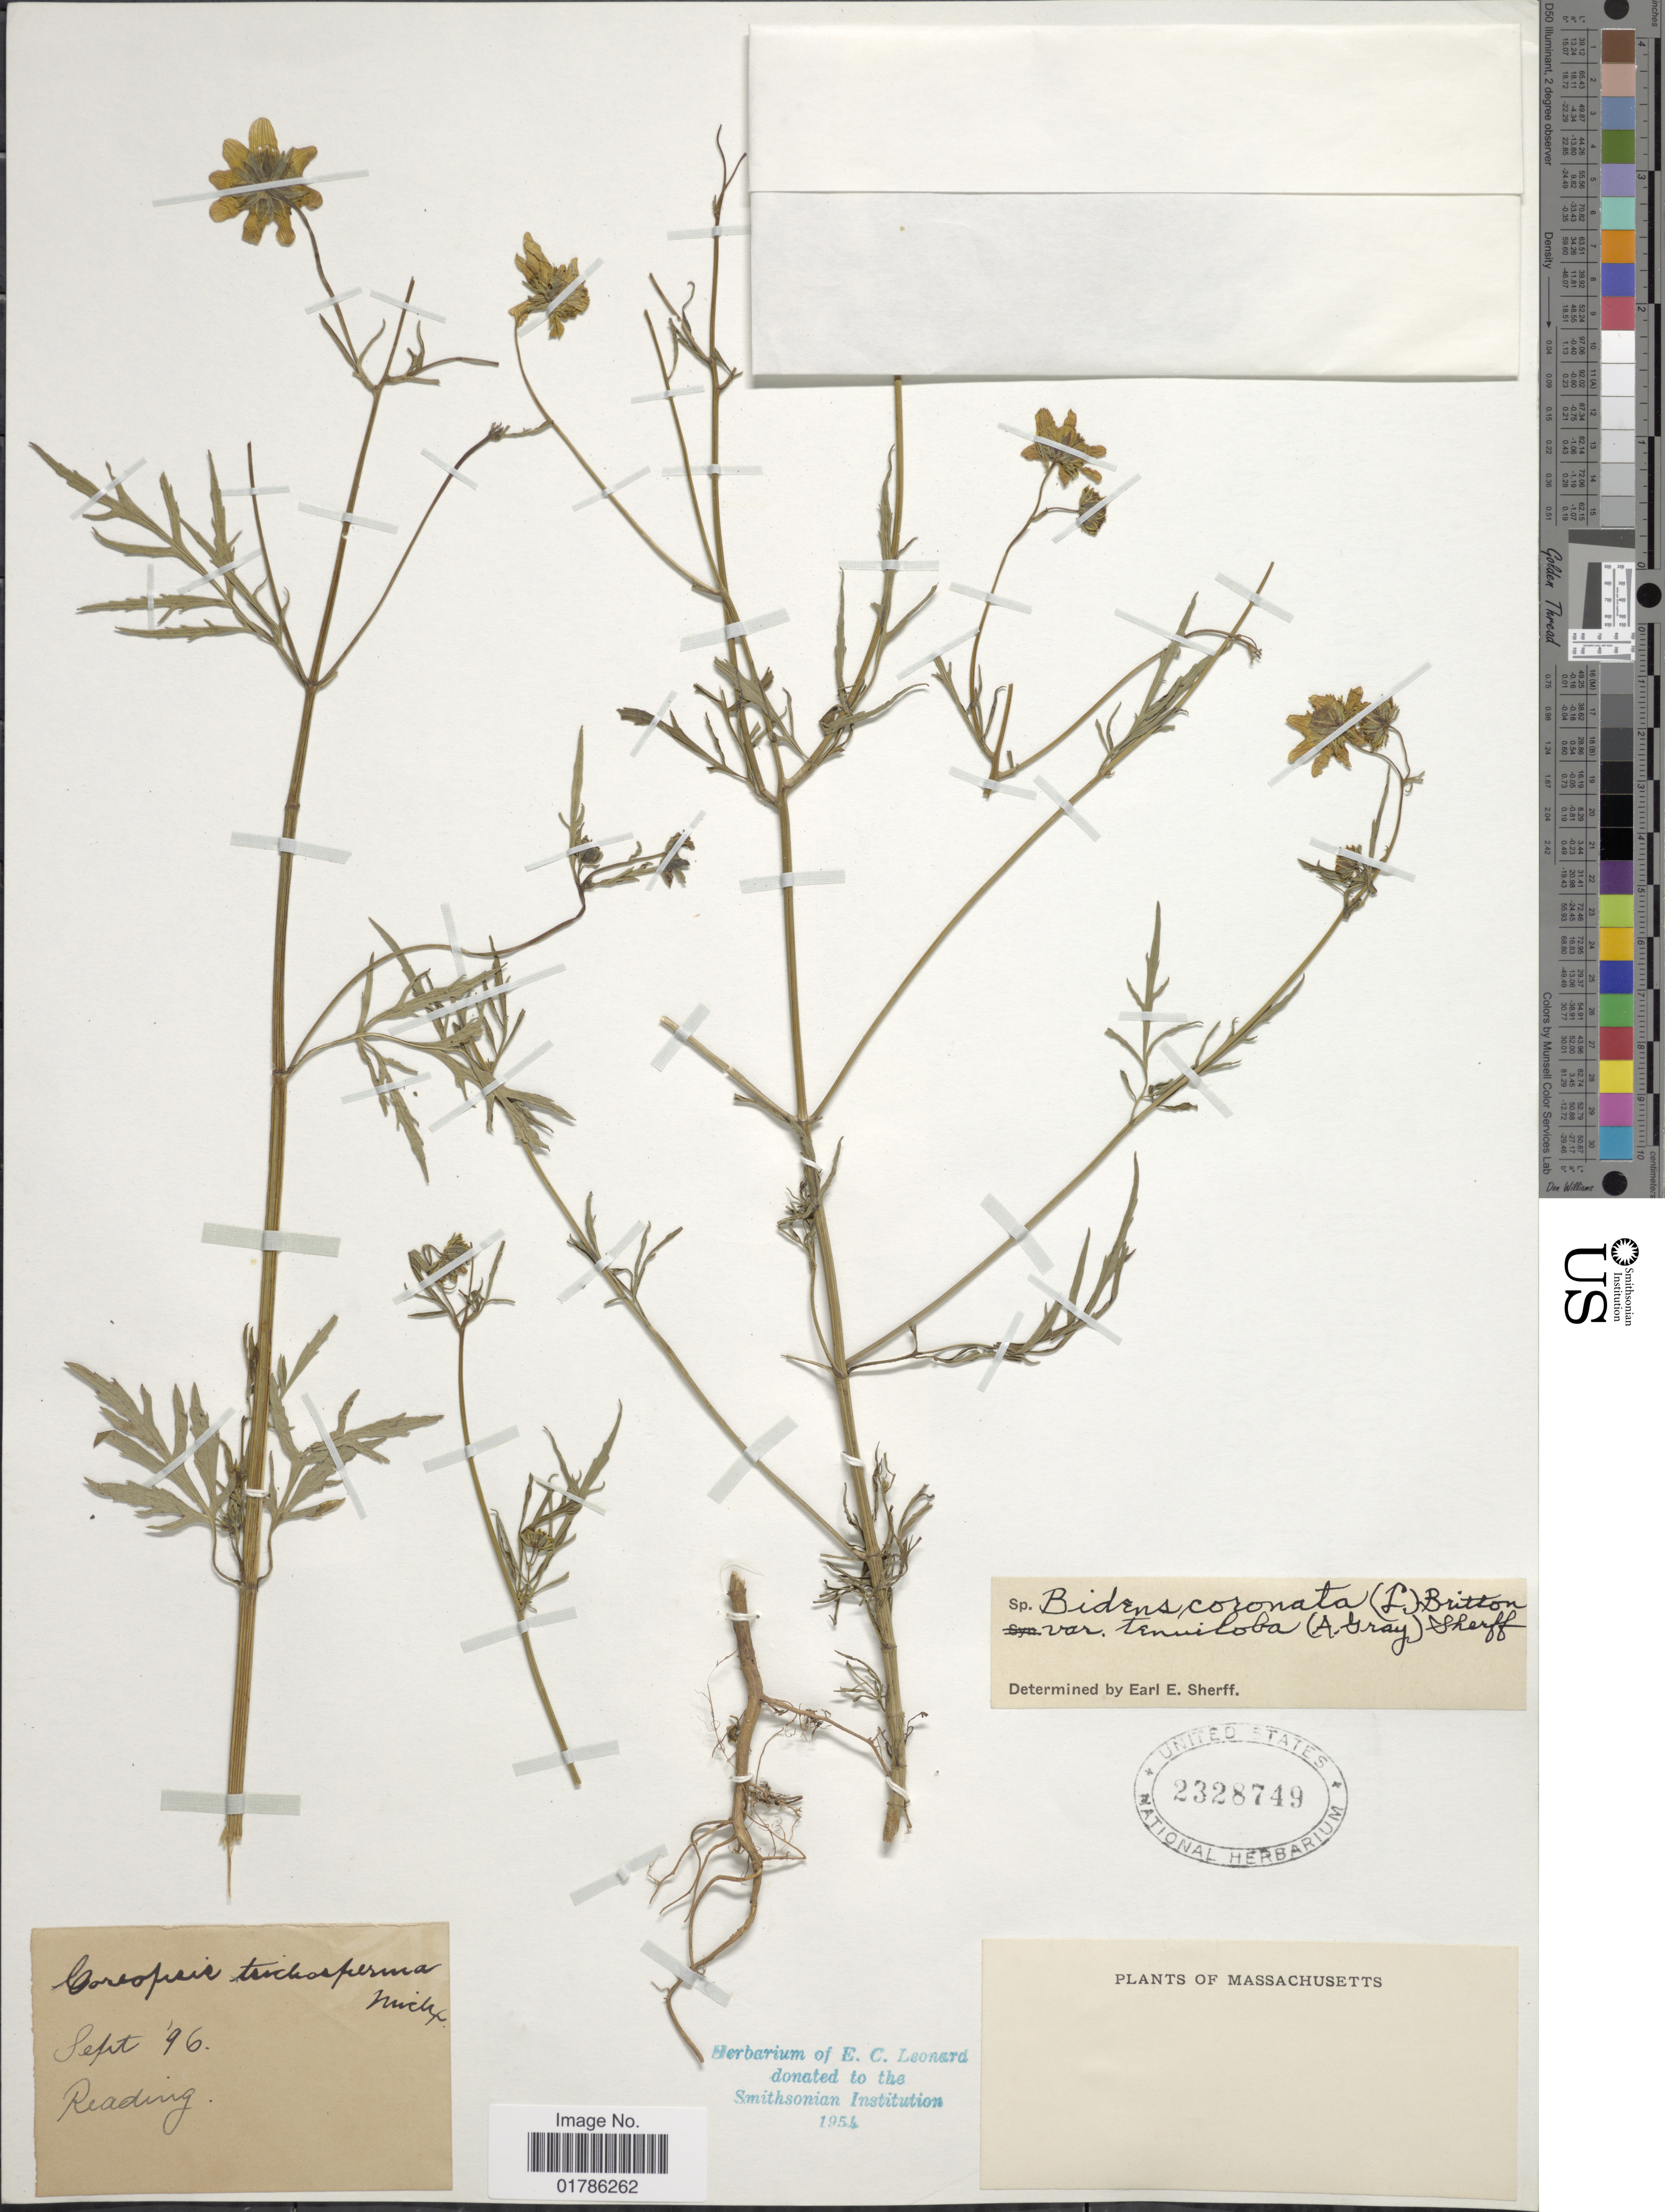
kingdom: Plantae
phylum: Tracheophyta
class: Magnoliopsida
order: Asterales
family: Asteraceae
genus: Bidens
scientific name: Bidens coronata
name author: (L.) Britton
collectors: ex herb. E.C. Leonard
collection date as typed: Transcribed d/m/y: /9/96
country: United States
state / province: Massachusetts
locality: Reading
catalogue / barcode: US 2328749